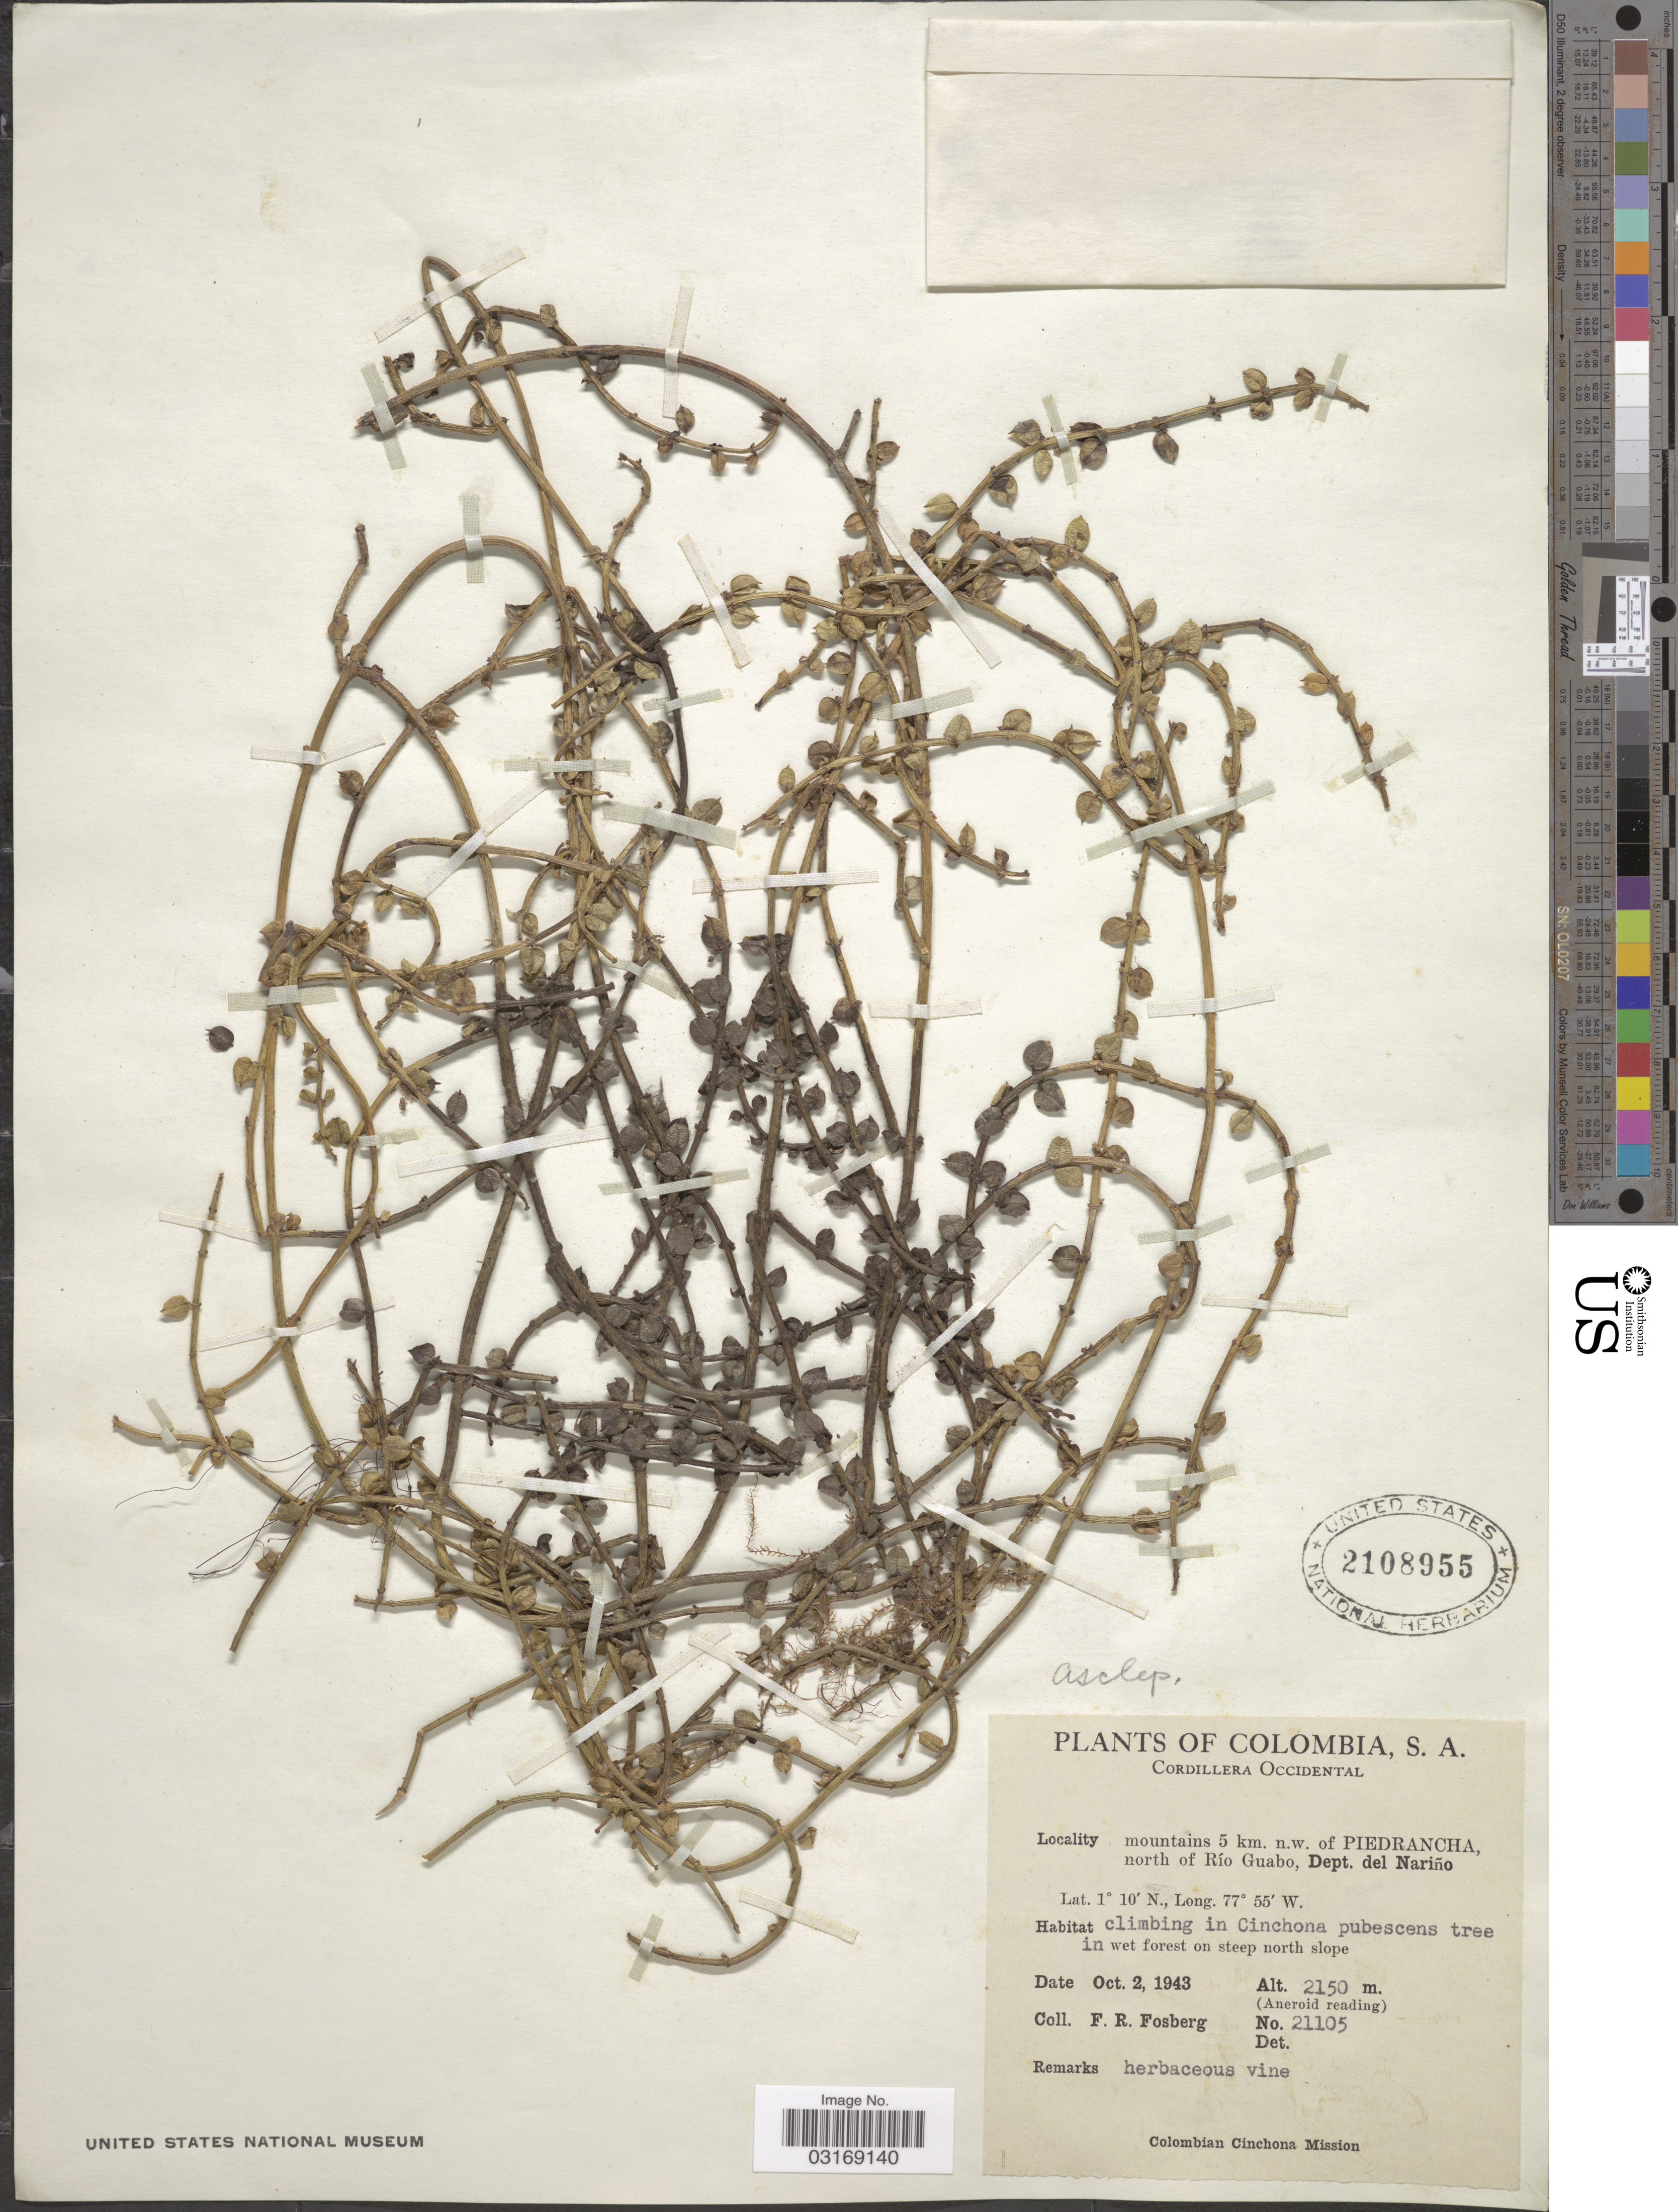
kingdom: Plantae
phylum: Tracheophyta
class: Magnoliopsida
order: Gentianales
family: Apocynaceae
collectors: F. R. Fosberg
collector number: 21105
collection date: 1943-10-02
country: Colombia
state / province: Nariño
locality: Cordillera Occidental, mountains 5 km. n.w. of Piedrancha, north of Río Guabo, Dept. del Nariño.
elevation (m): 2150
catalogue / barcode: US 2108955